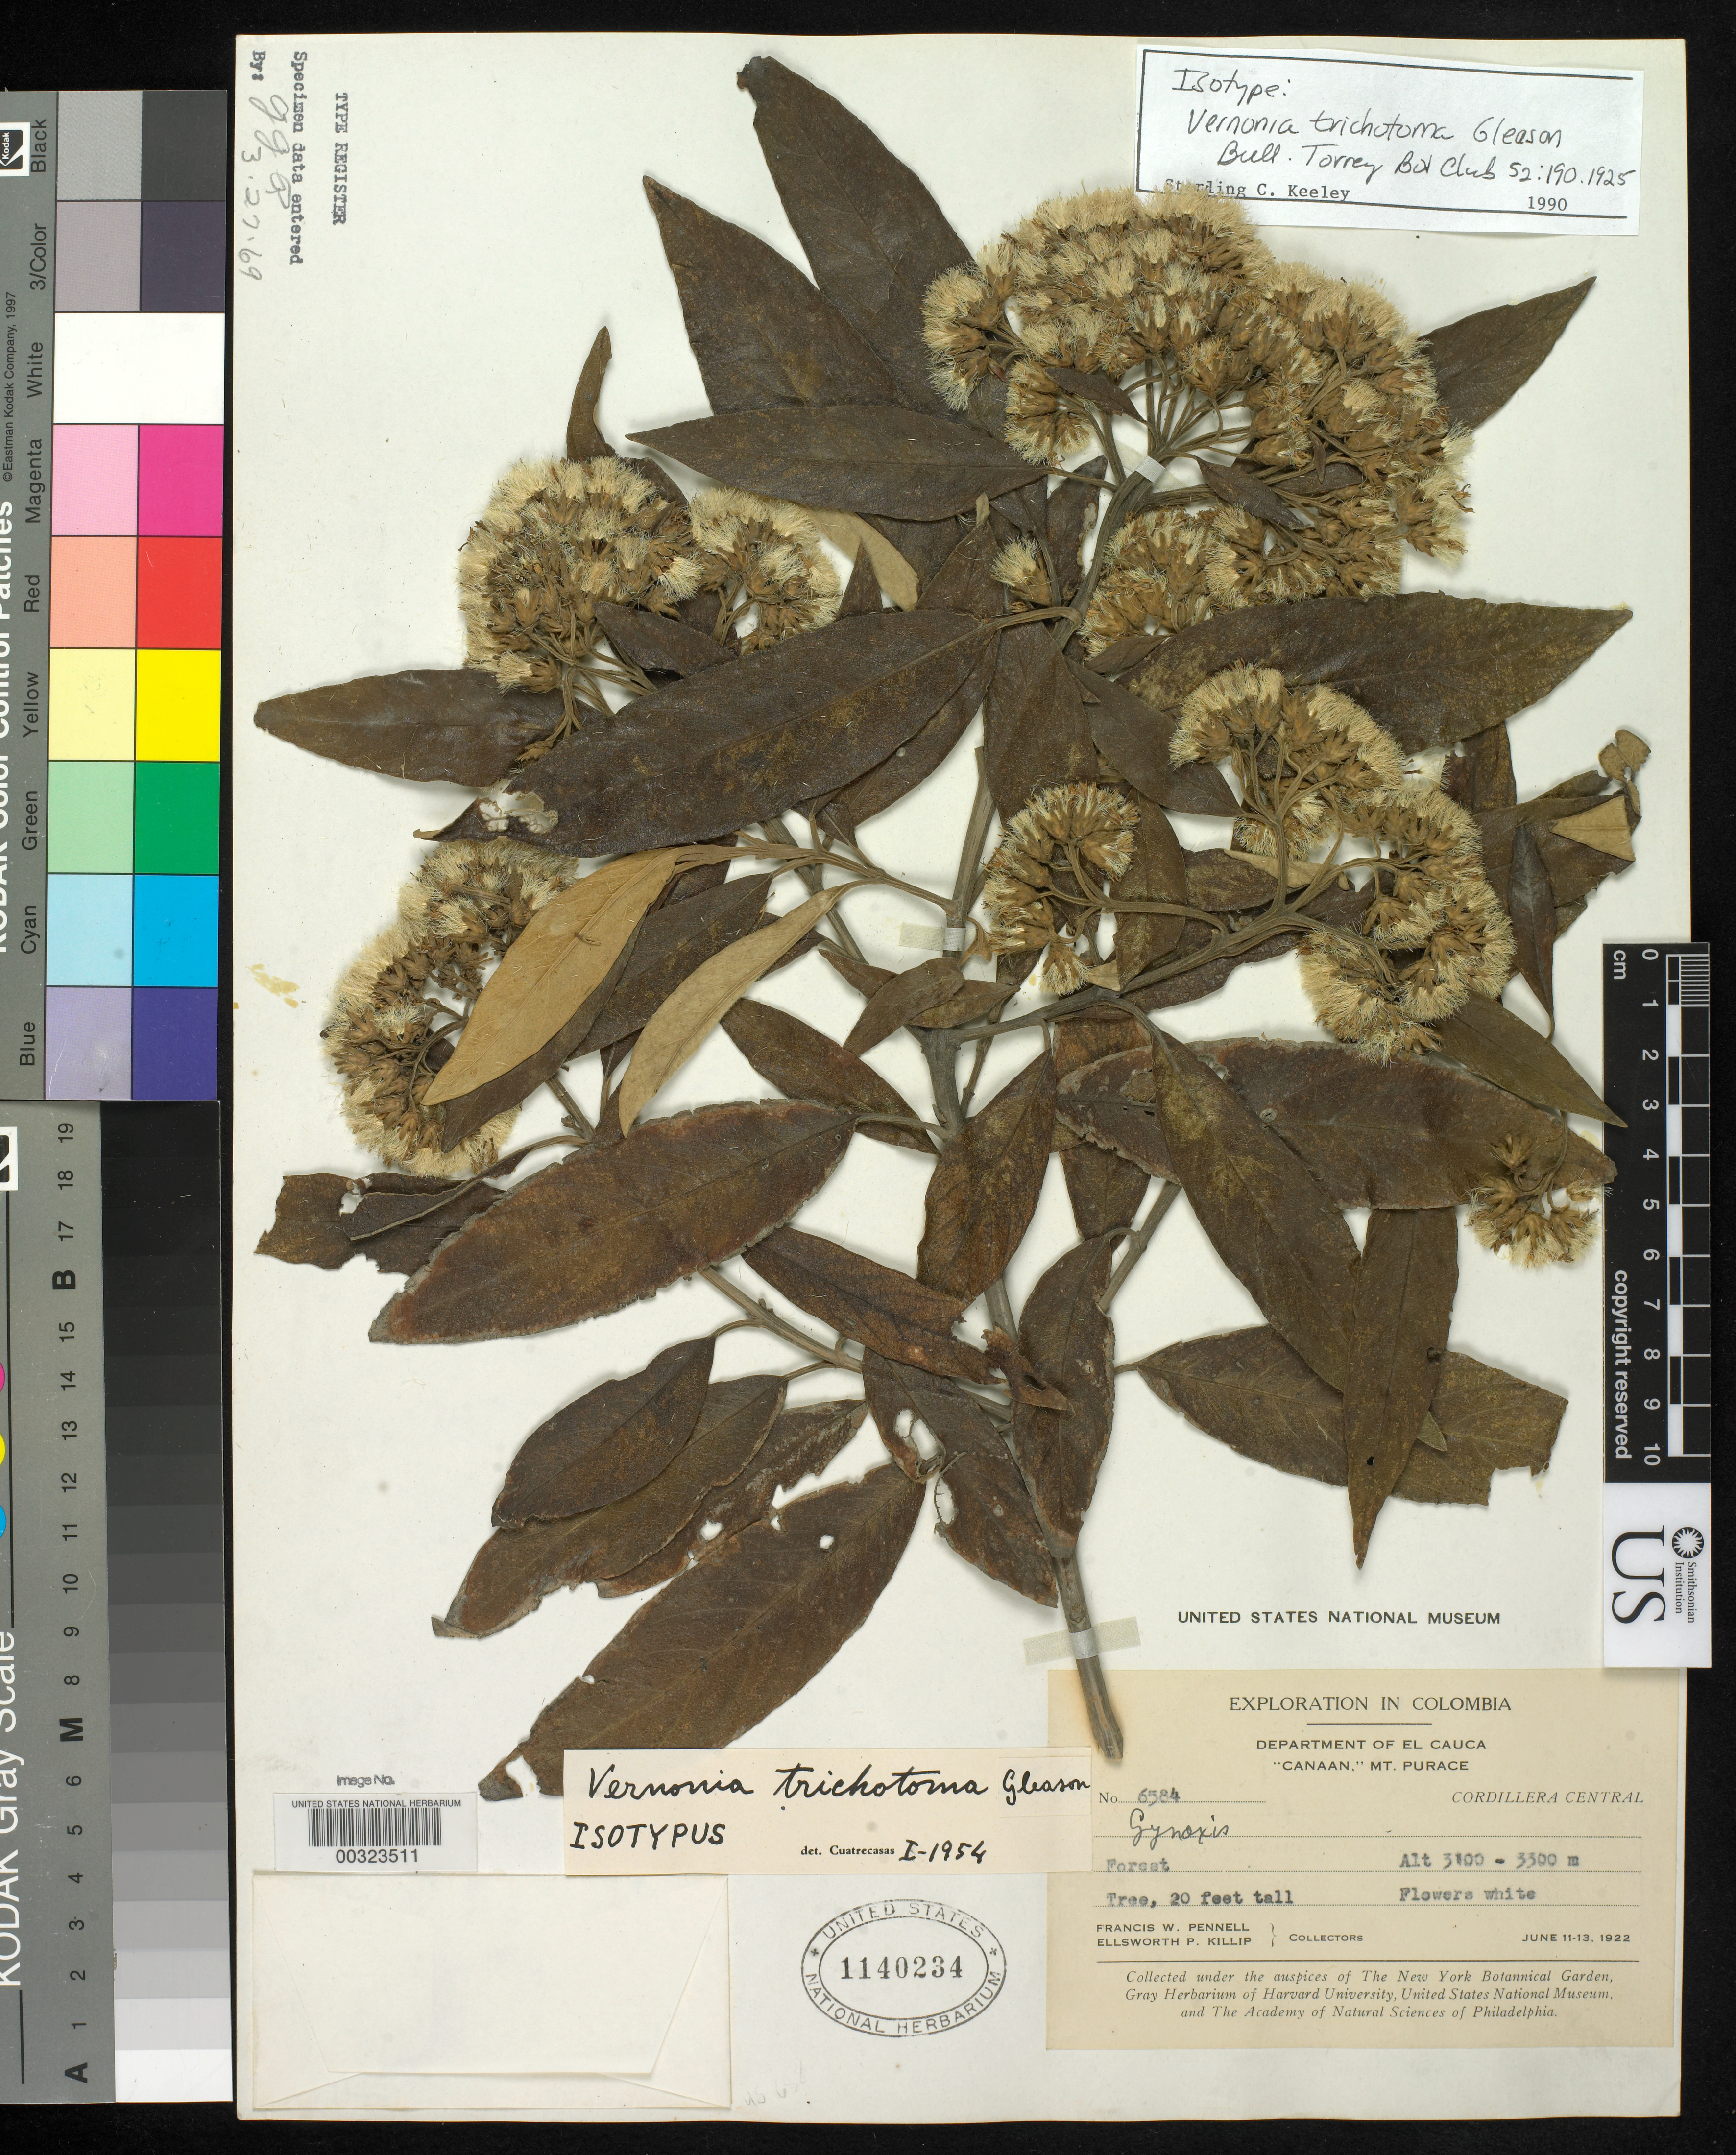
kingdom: Plantae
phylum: Tracheophyta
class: Magnoliopsida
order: Asterales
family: Asteraceae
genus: Vernonia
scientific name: Vernonia trichotoma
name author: Gleason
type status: Isotype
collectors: F. W. Pennell & E. P. Killip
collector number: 6584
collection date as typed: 11 Jun 1922 to 13 Jun 1922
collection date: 1922-06-11/1922-06-13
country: Colombia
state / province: Cauca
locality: Mt. Purace.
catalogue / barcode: US 1140234